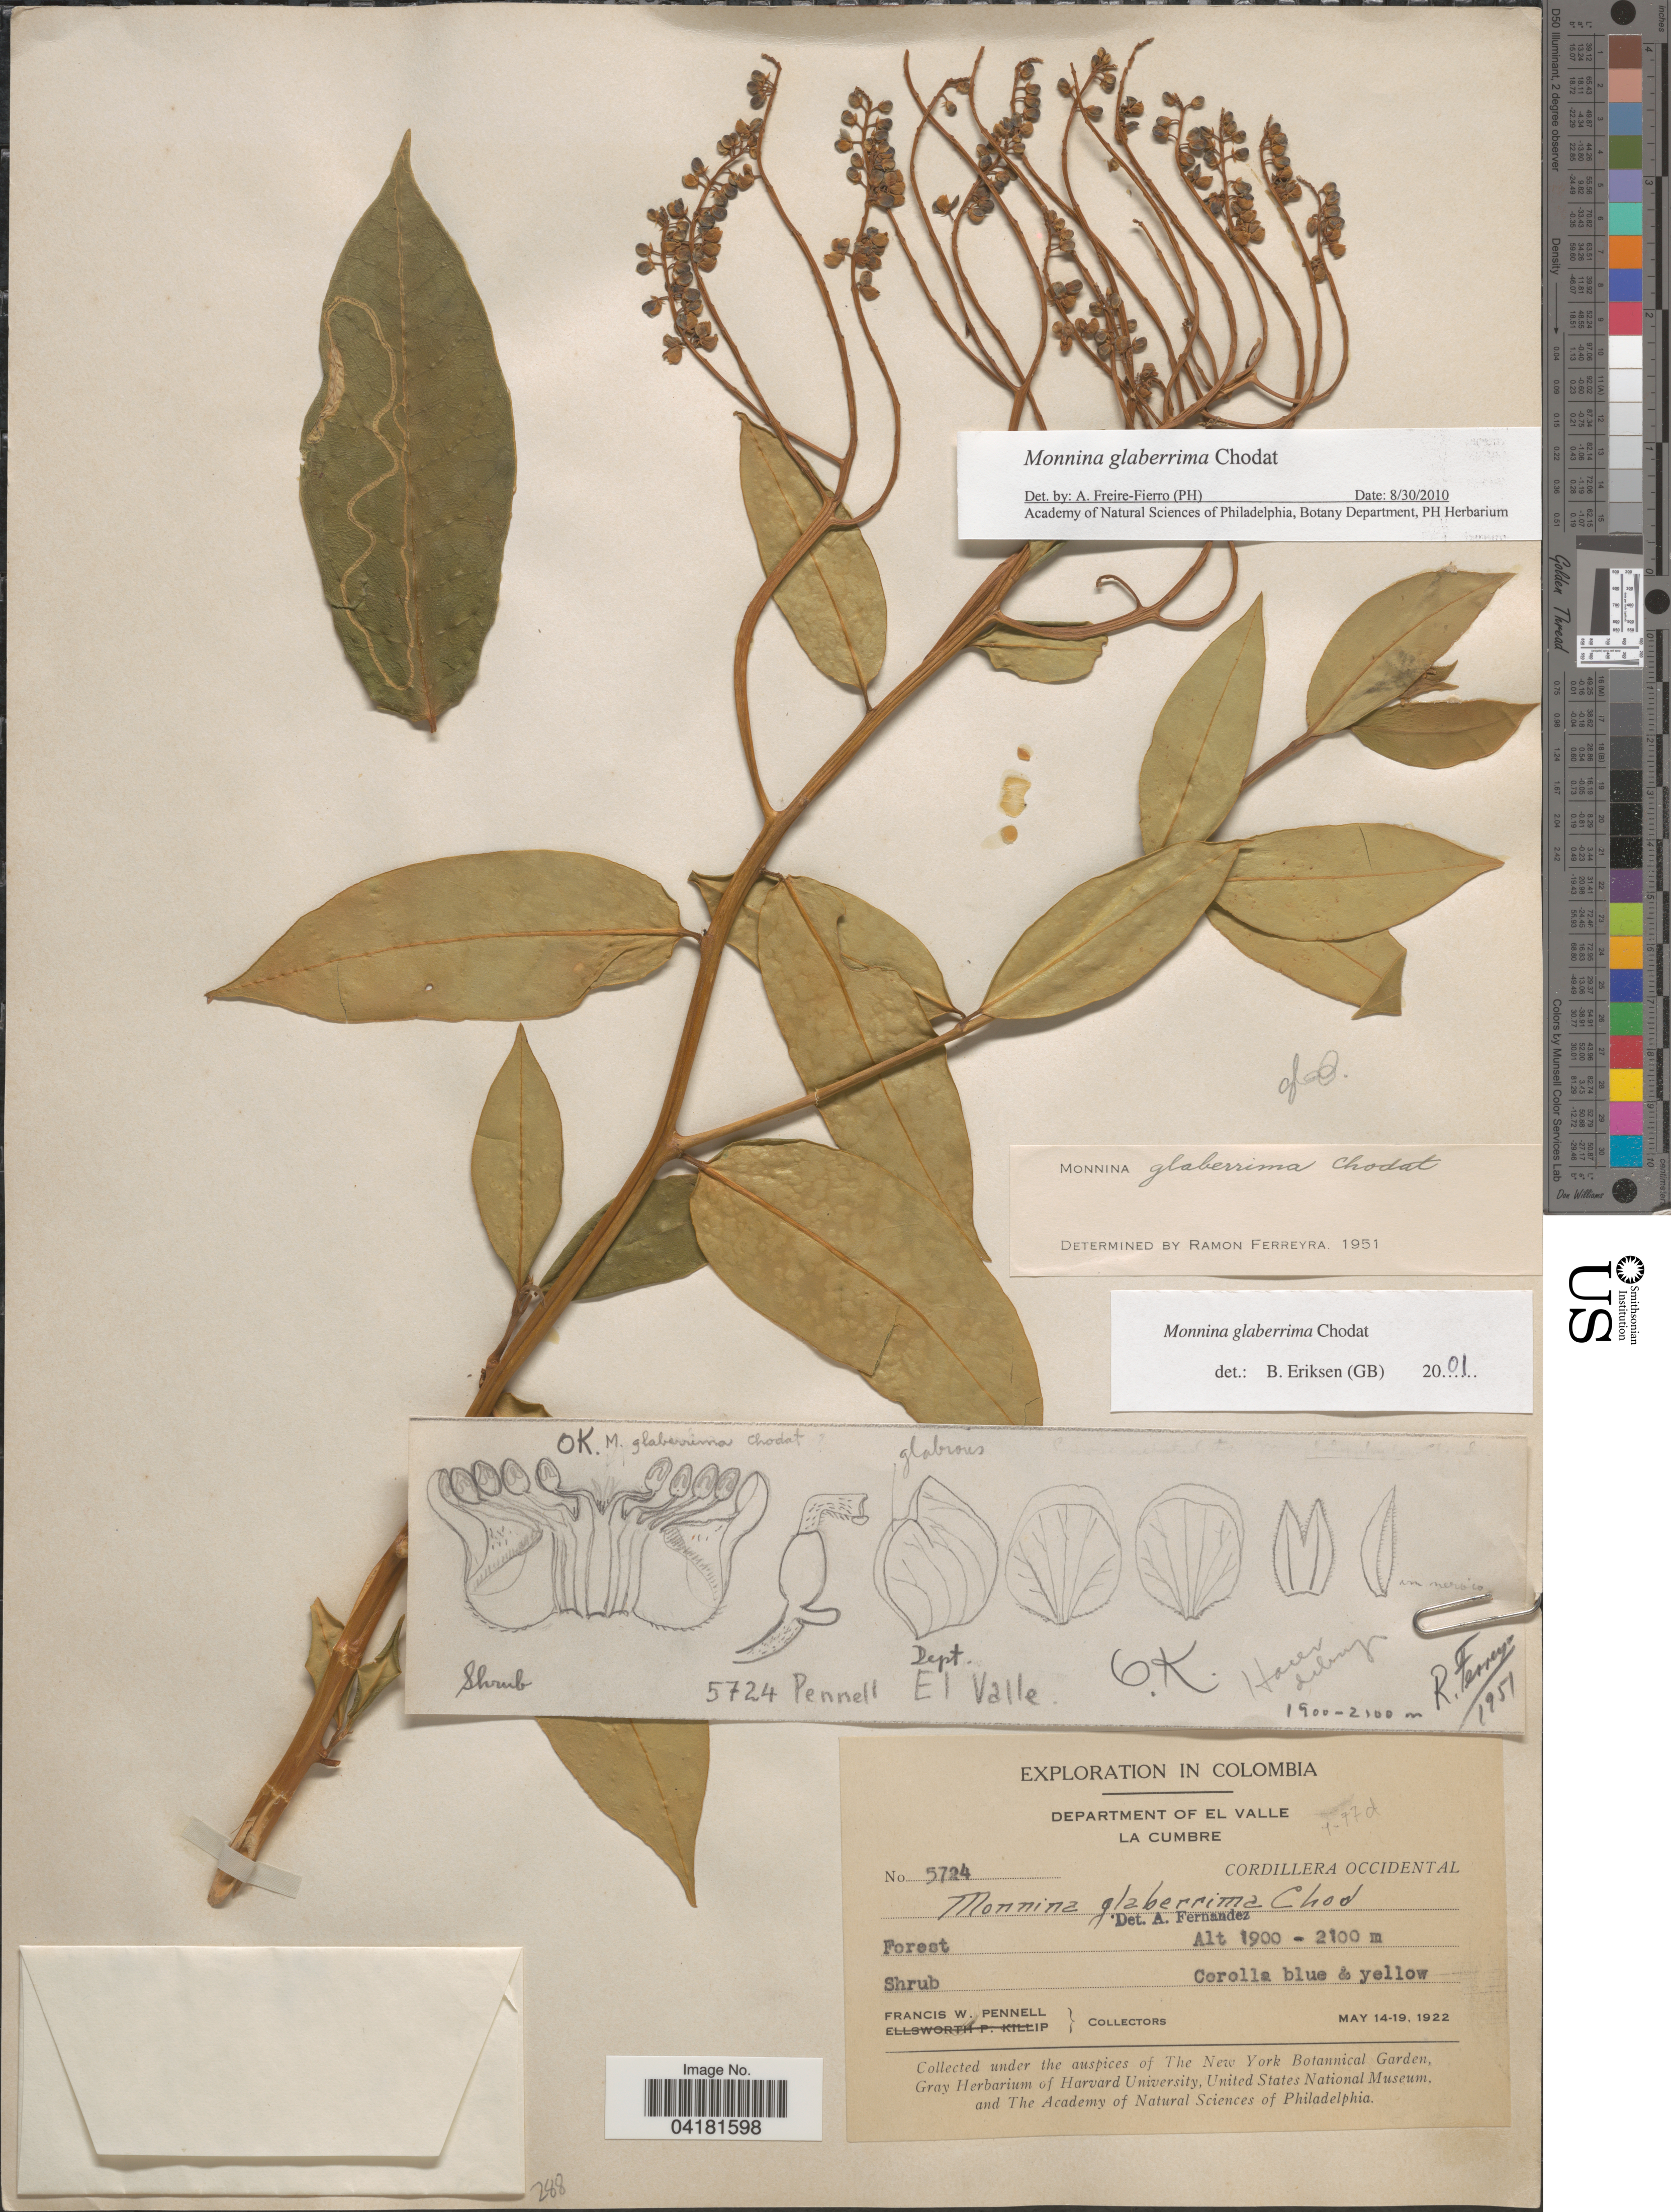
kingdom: Plantae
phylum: Tracheophyta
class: Magnoliopsida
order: Fabales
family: Polygalaceae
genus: Monnina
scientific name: Monnina glaberrima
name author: Chodat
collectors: F. W. Pennell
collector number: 5724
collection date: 1922-05-14/1922-05-19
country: Colombia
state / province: Valle del Cauca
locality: Exploration in Colombia. Department of El Valle. La Cumbre. Cordillera Occidental.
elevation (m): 1900